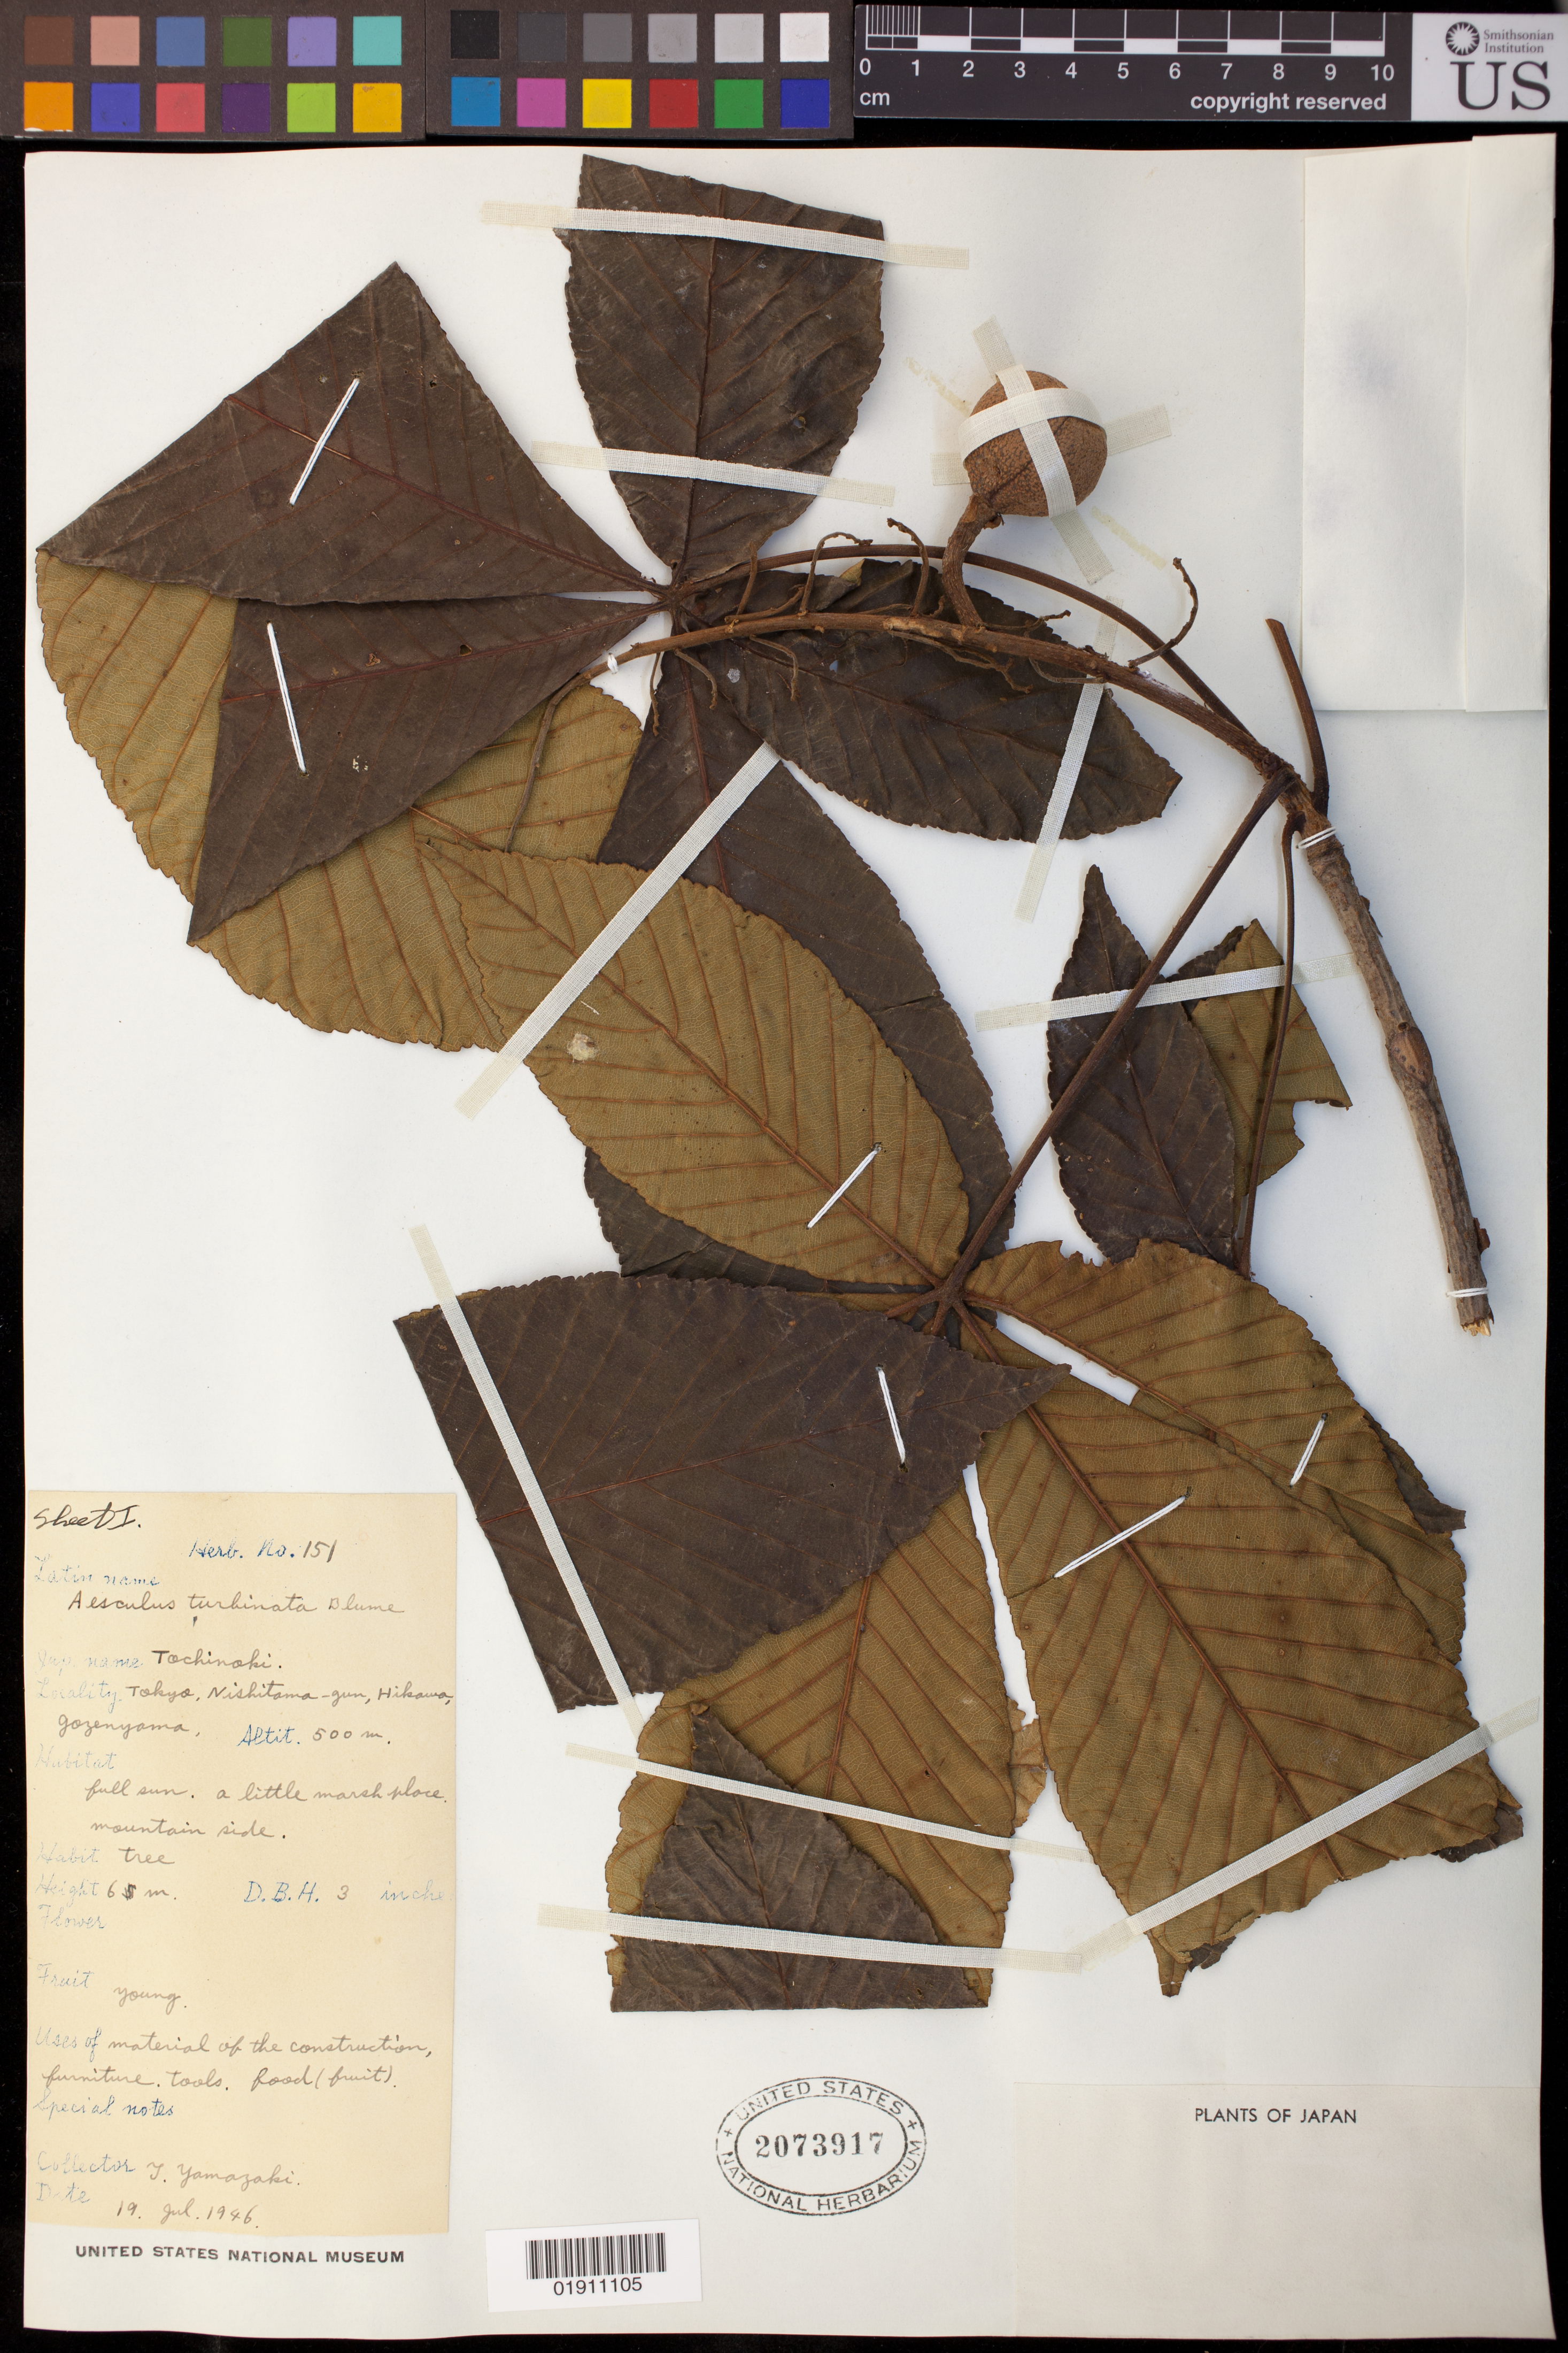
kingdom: Plantae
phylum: Tracheophyta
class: Magnoliopsida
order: Sapindales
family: Sapindaceae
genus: Aesculus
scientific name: Aesculus turbinata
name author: Blume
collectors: T. Yamazaki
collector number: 151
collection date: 1946-07-19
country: Japan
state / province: Tokyo, Federal City of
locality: Nishitama-gun, Hikawa, gozenyama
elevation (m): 500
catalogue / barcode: US 2073917